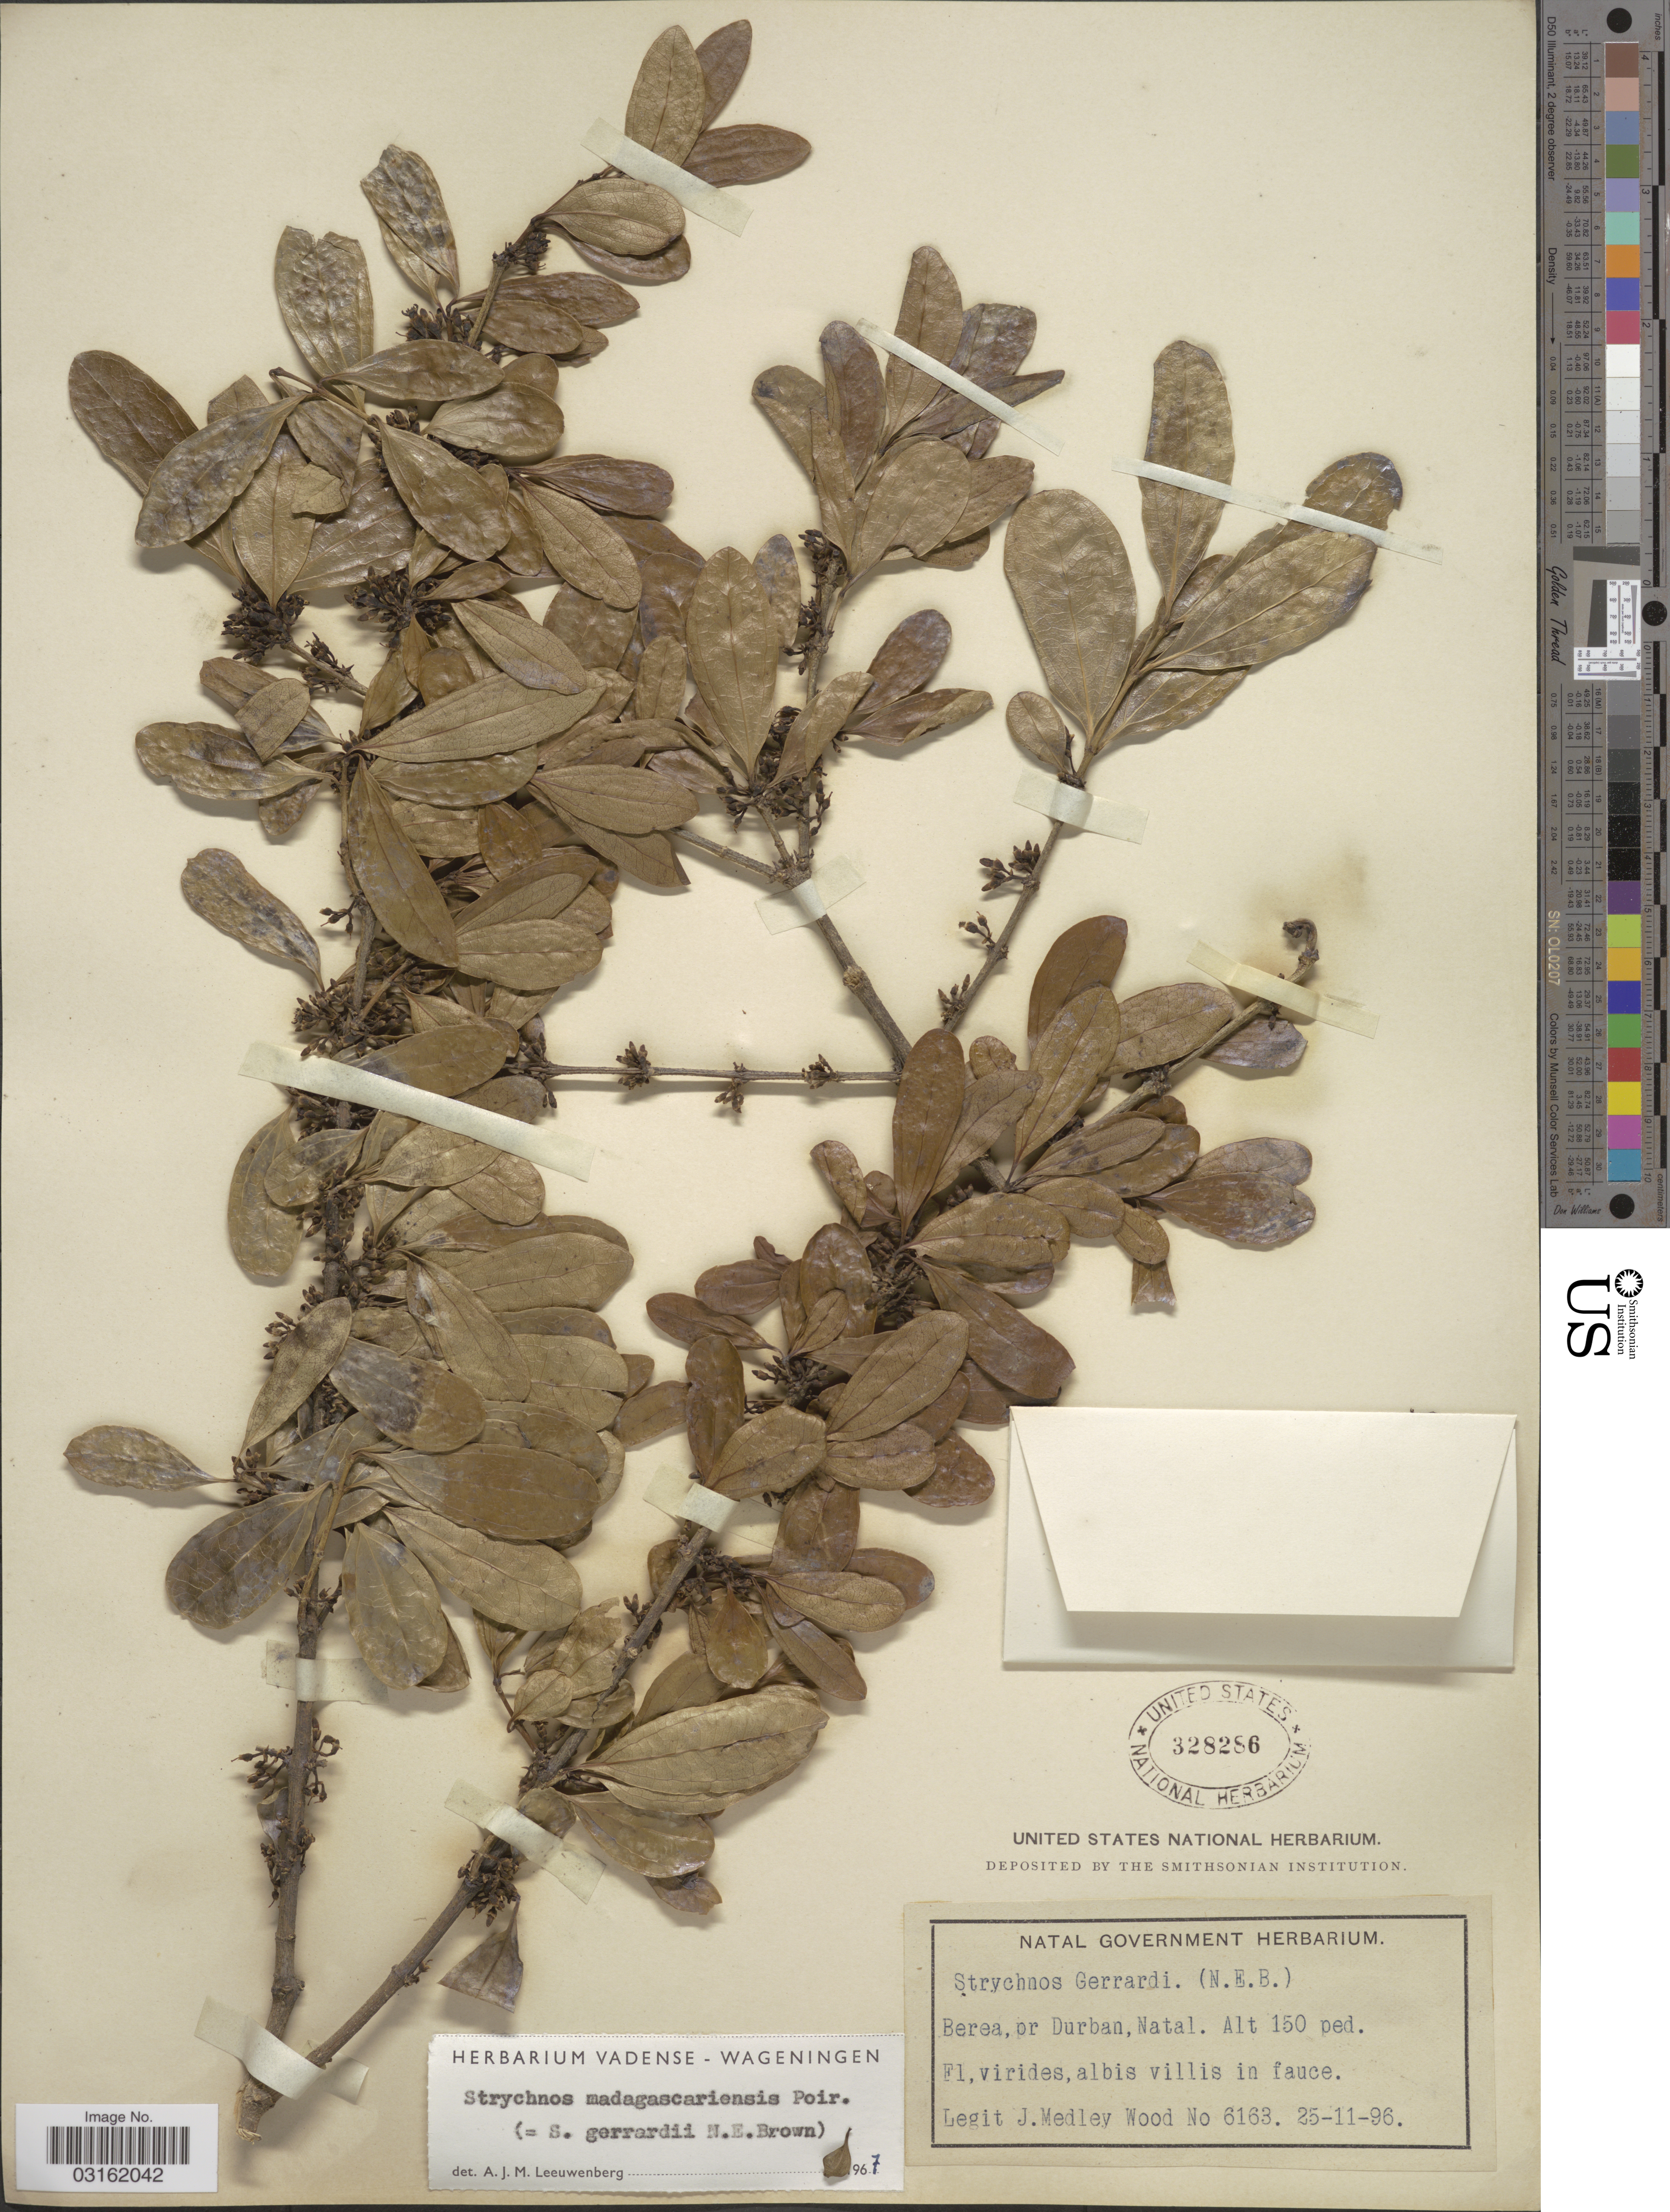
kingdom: Plantae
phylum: Tracheophyta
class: Magnoliopsida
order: Gentianales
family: Loganiaceae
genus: Strychnos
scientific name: Strychnos madagascariensis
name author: Poir.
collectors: J. Medley Wood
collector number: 6163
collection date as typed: Transcribed d/m/y: 25/11/96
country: South Africa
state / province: KwaZulu-Natal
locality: Berea, pr Durban, Natal.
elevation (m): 46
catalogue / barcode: US 328286